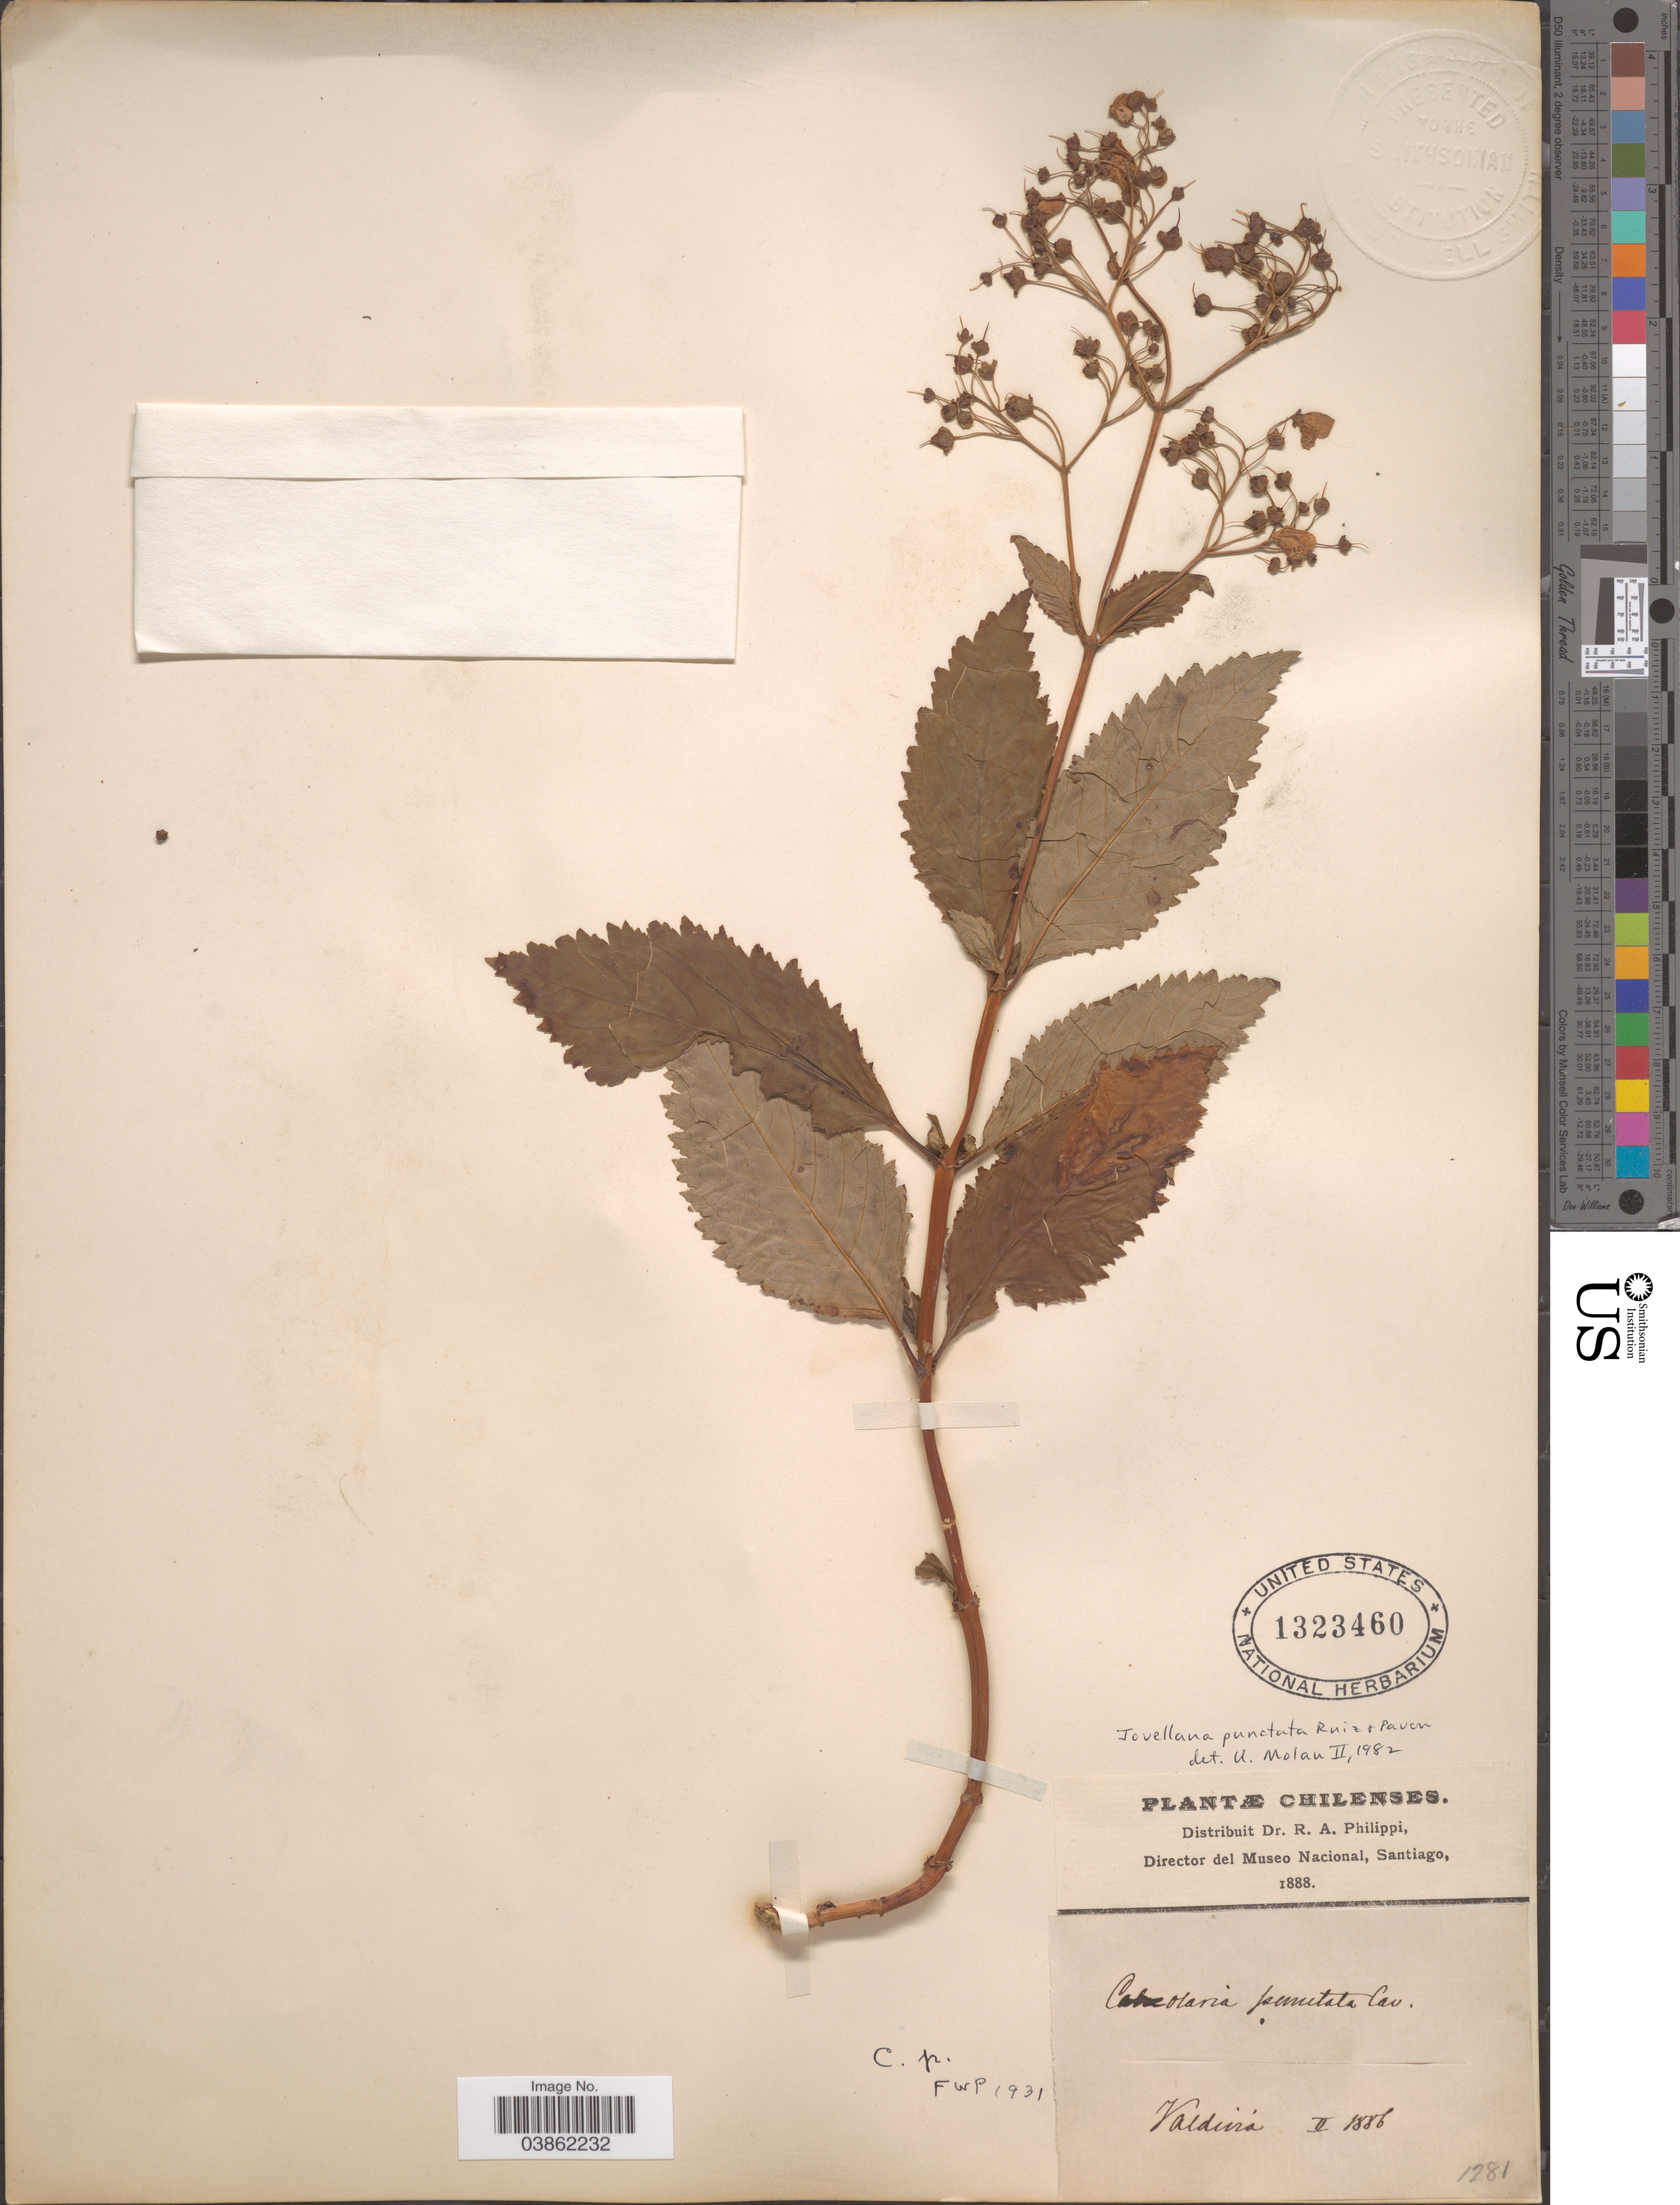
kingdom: Plantae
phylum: Tracheophyta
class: Magnoliopsida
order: Lamiales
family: Calceolariaceae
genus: Jovellana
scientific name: Jovellana punctata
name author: Ruiz & Pav.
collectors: ex. herb. R.A. Philippi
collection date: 1886-02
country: Chile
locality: Valdivia.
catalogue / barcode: US 1323460